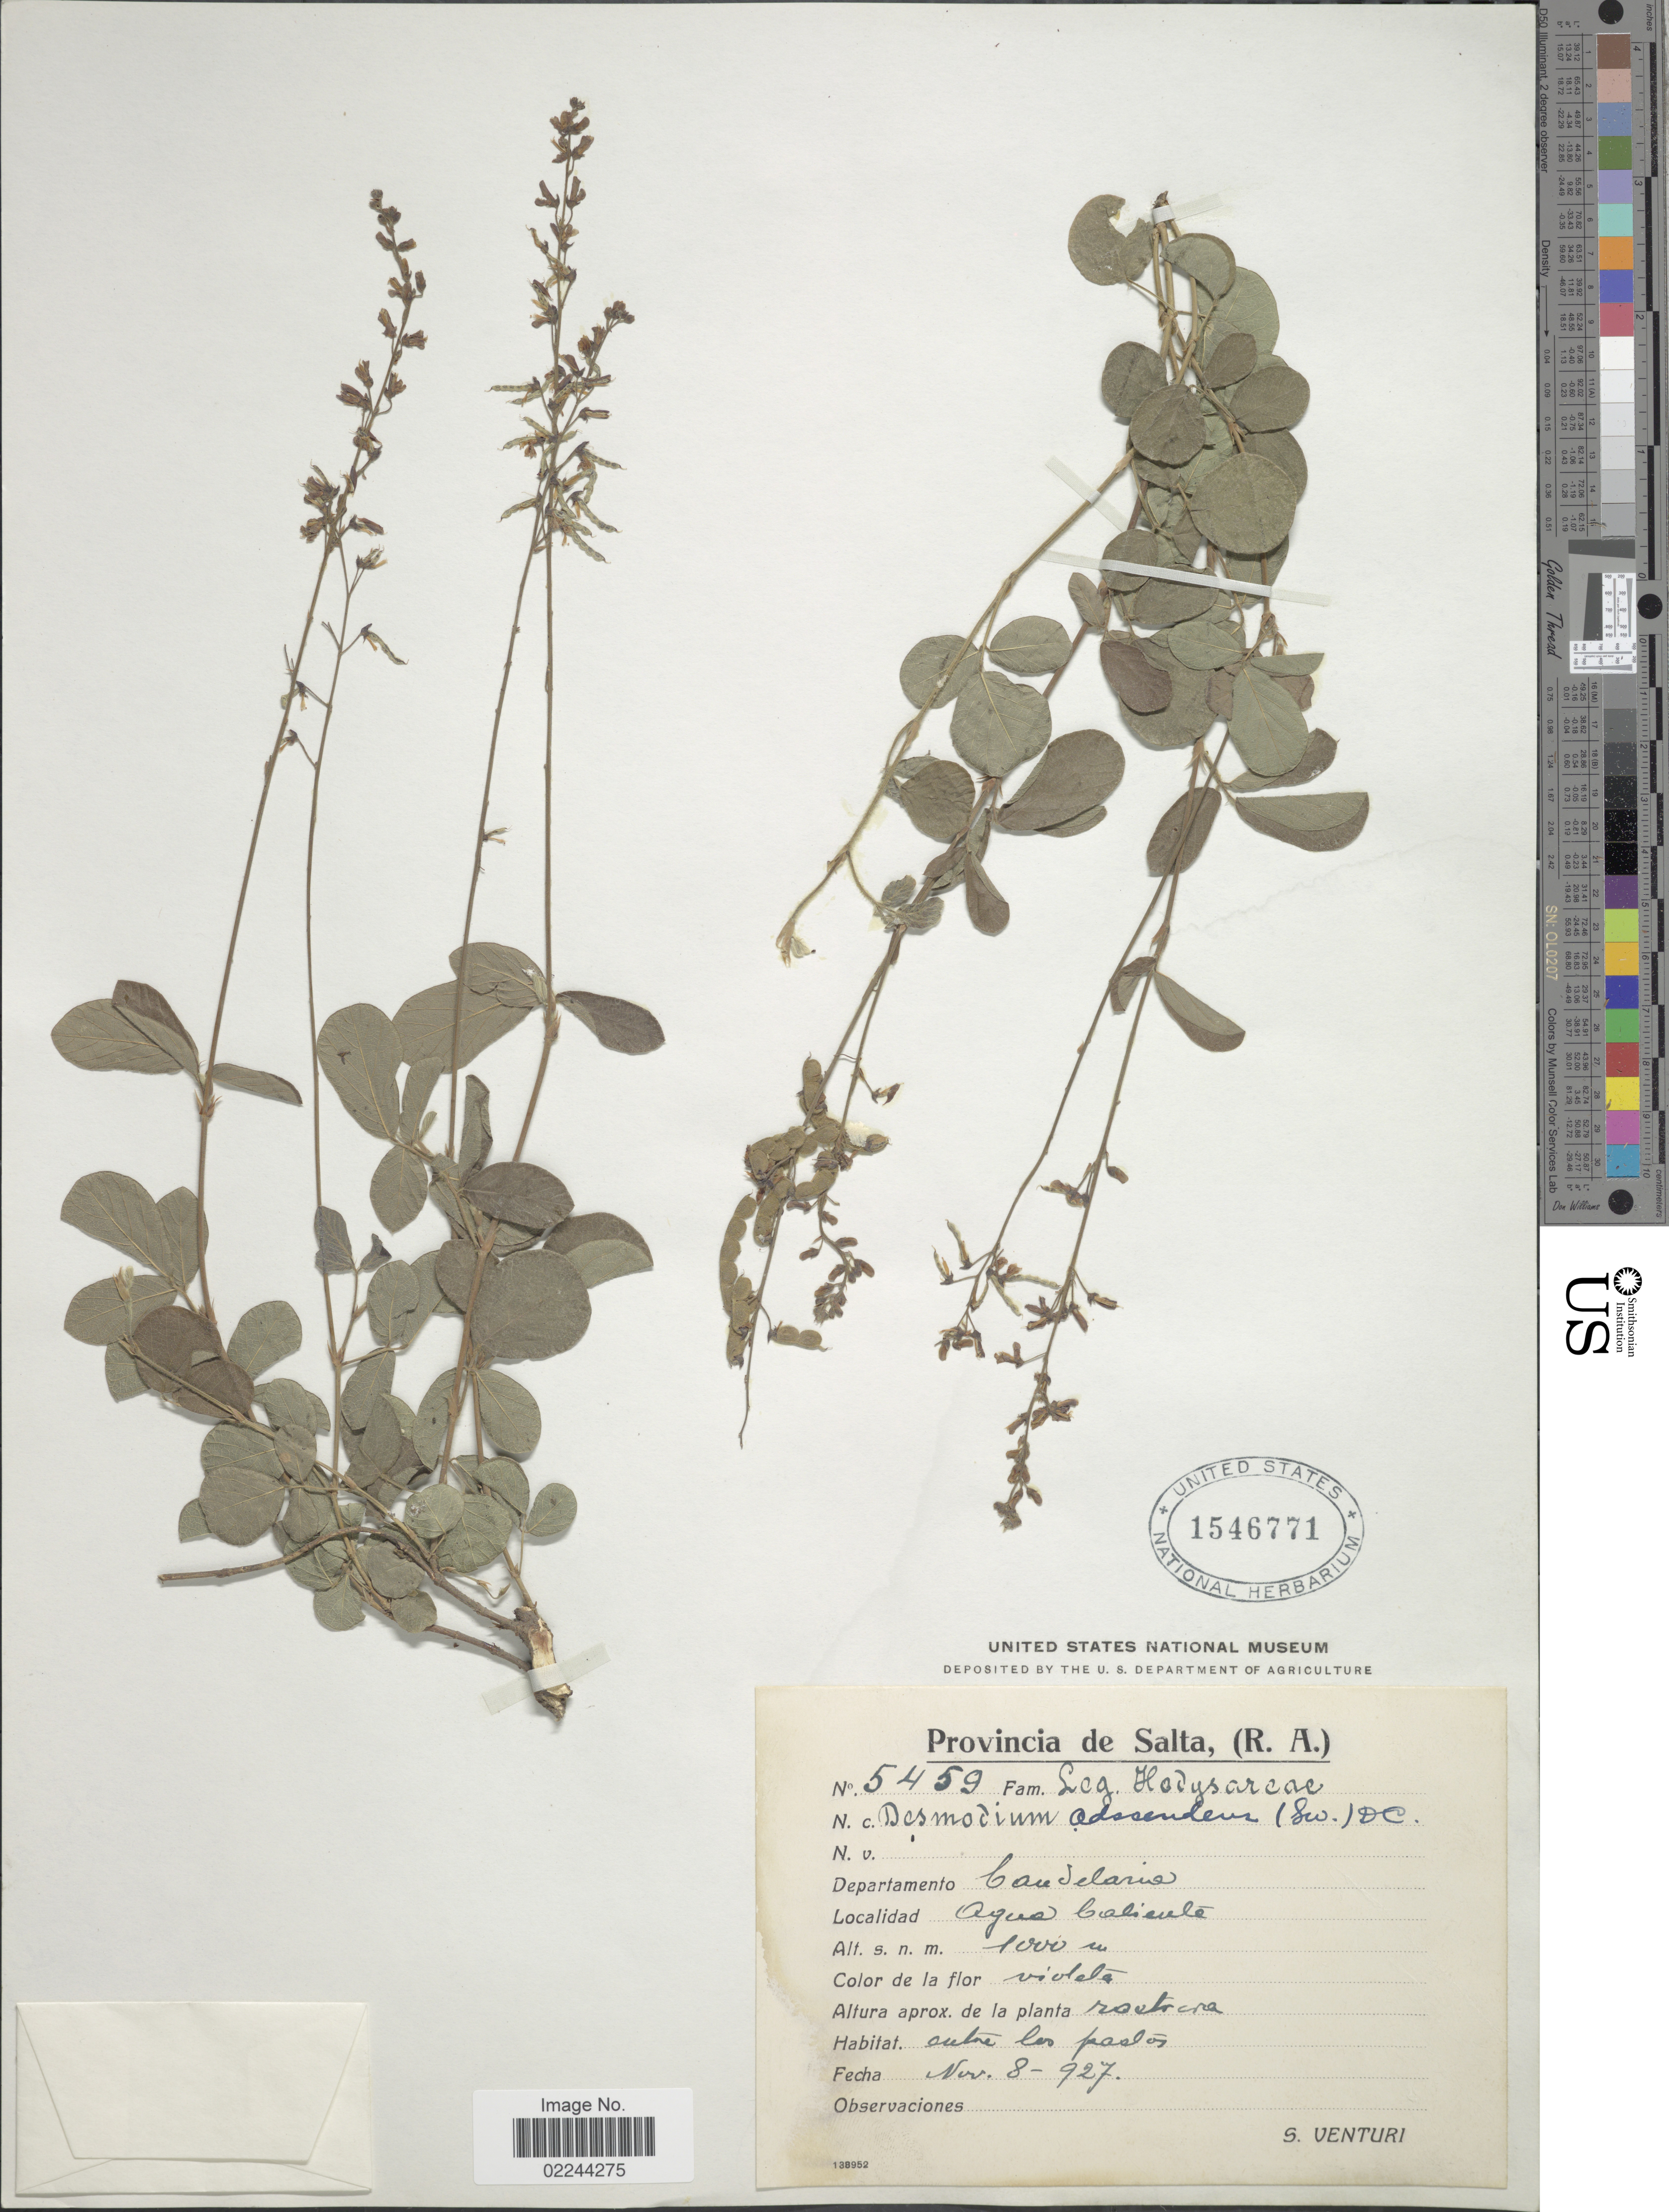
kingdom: Plantae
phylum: Tracheophyta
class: Magnoliopsida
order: Fabales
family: Fabaceae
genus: Grona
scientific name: Grona adscendens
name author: (Sw.) H. Ohashi & K. Ohashi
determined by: Strong, Mark T., (BOT), Smithsonian Institution - National Museum of Natural History (UNITED STATES)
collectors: S. Venturi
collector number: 5459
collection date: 1927-11-08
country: Argentina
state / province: Salta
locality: (R.A.) Departamento Candelaria, Agua Caliente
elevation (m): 1000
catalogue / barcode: US 1546771